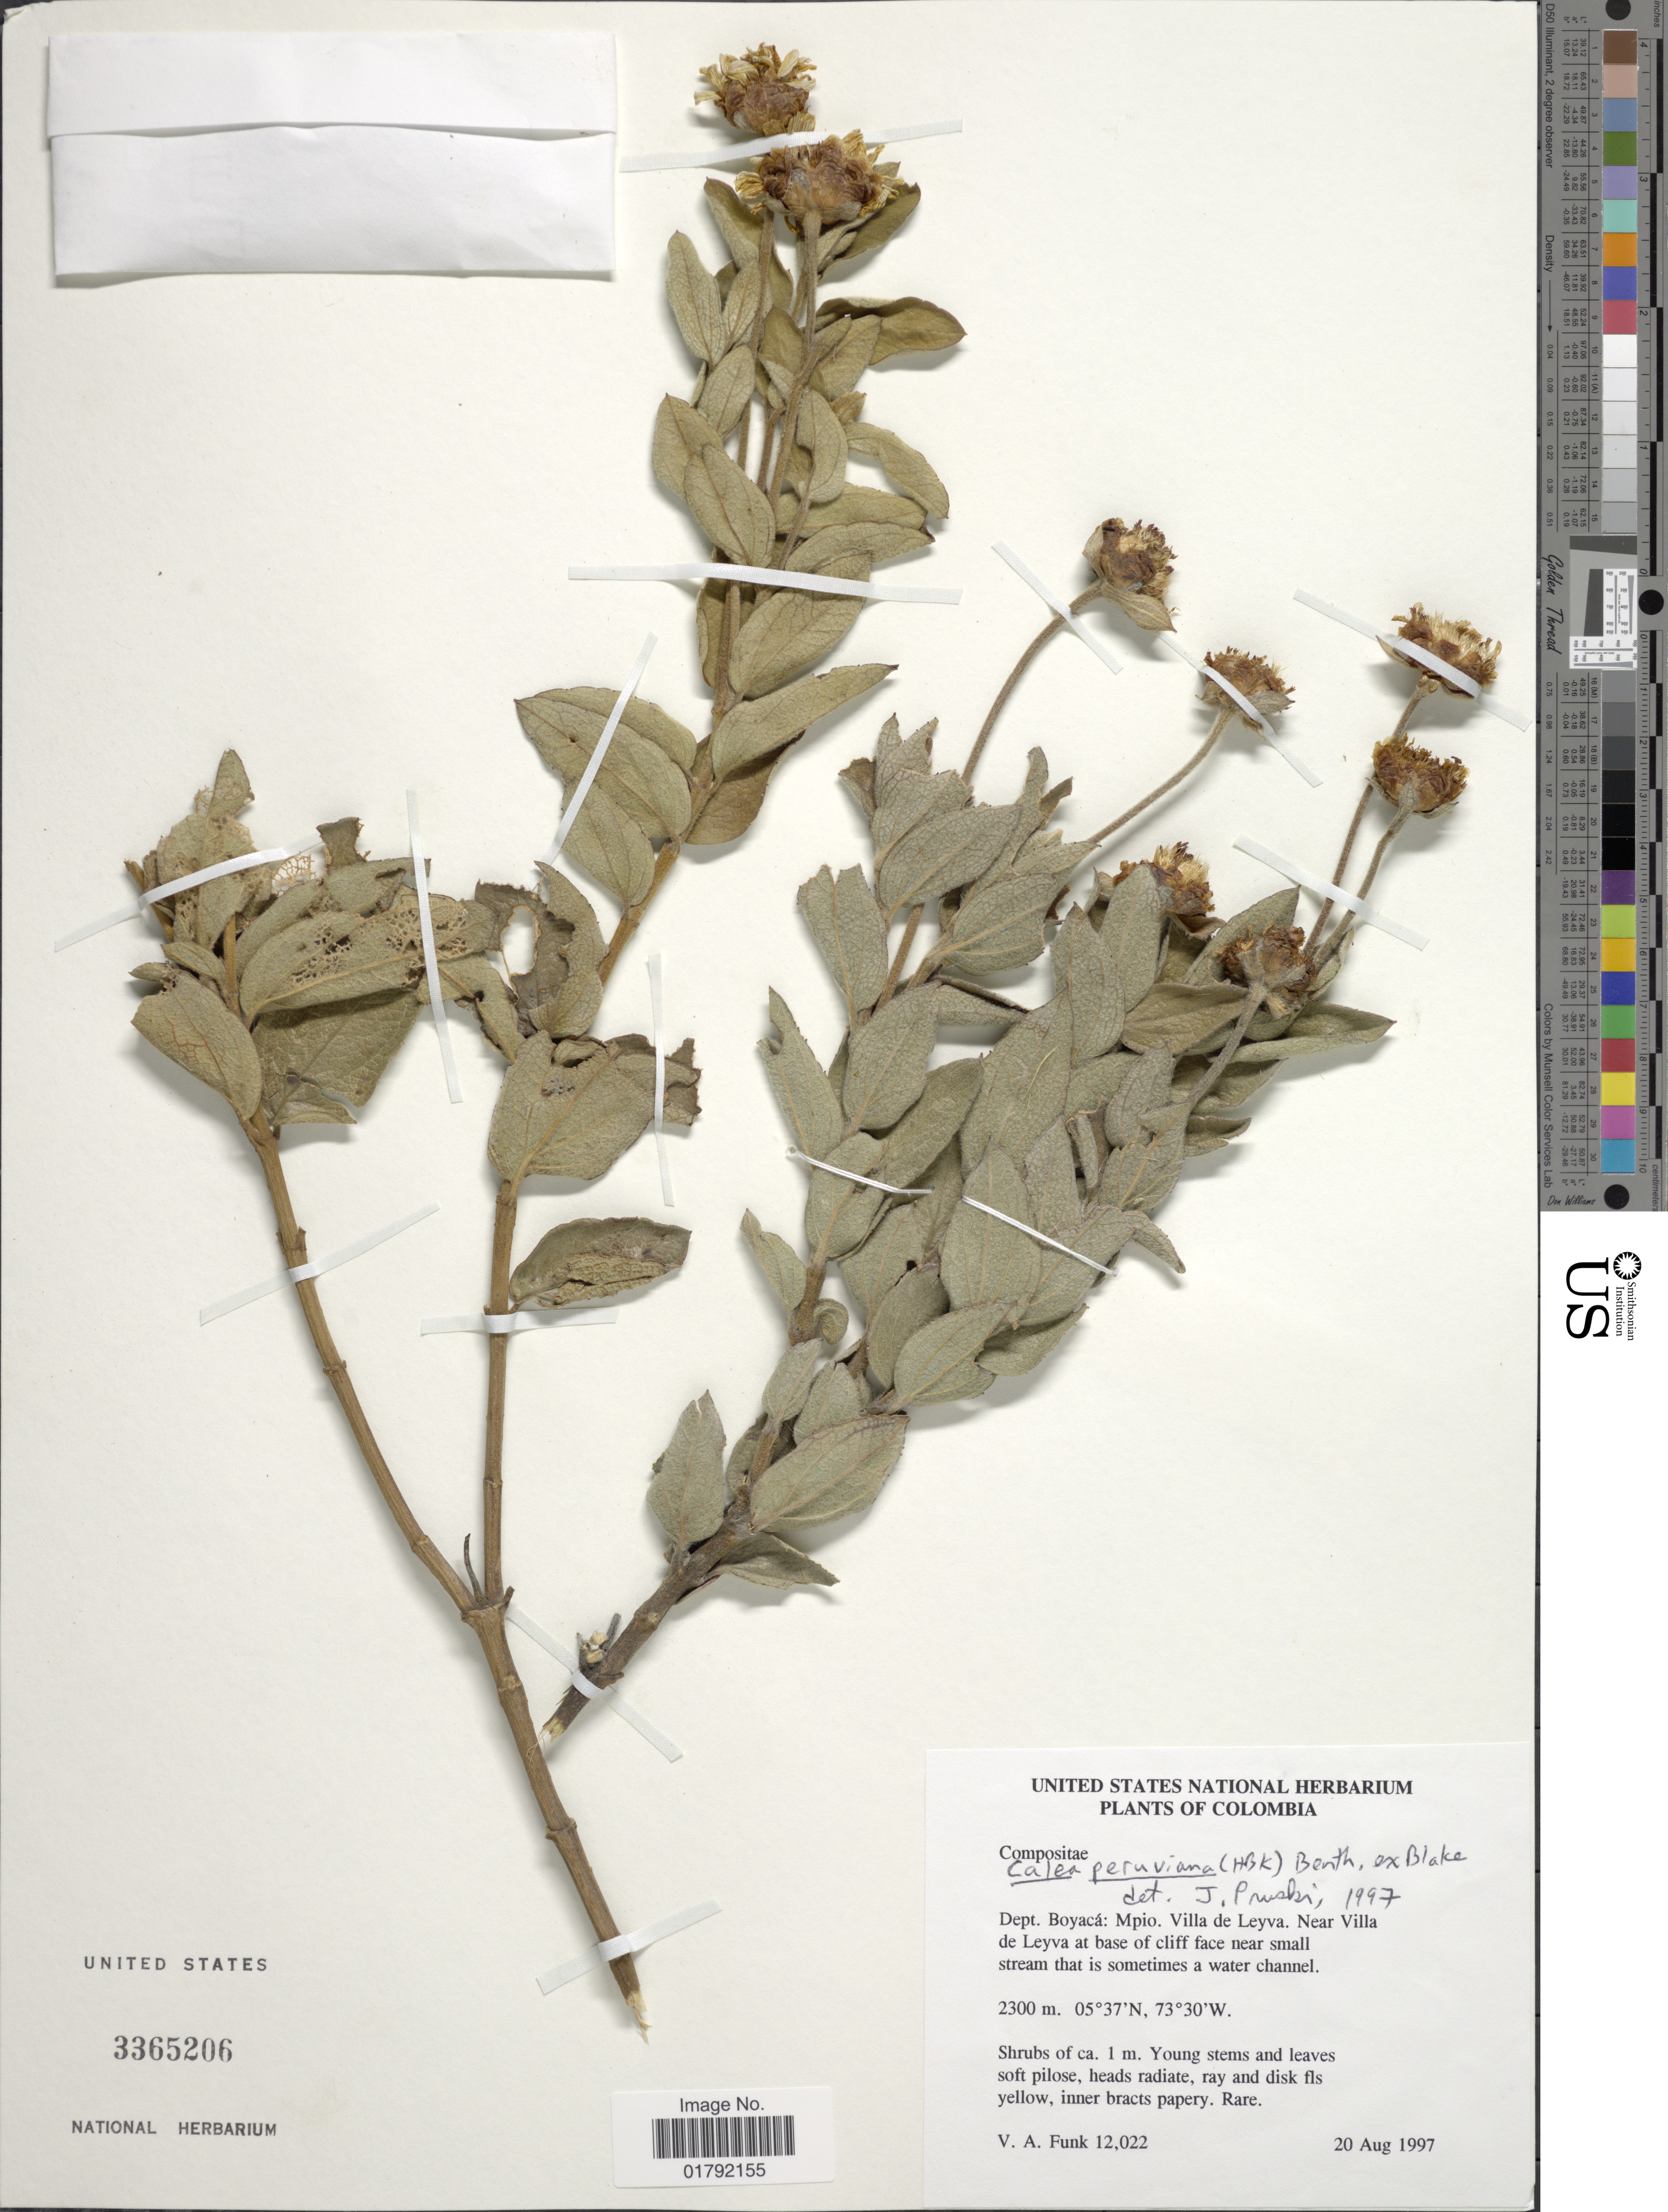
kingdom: Plantae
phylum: Tracheophyta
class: Magnoliopsida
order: Asterales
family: Asteraceae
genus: Calea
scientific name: Calea peruviana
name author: (Kunth) Benth.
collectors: V. Funk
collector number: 12022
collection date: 1997-08-20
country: Colombia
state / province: Boyacá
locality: Mpio. Villa de Leyva, near Villa de leyva at base of cliff face near small stream that is sometimes a water channel.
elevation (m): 2300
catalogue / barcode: US 3365206